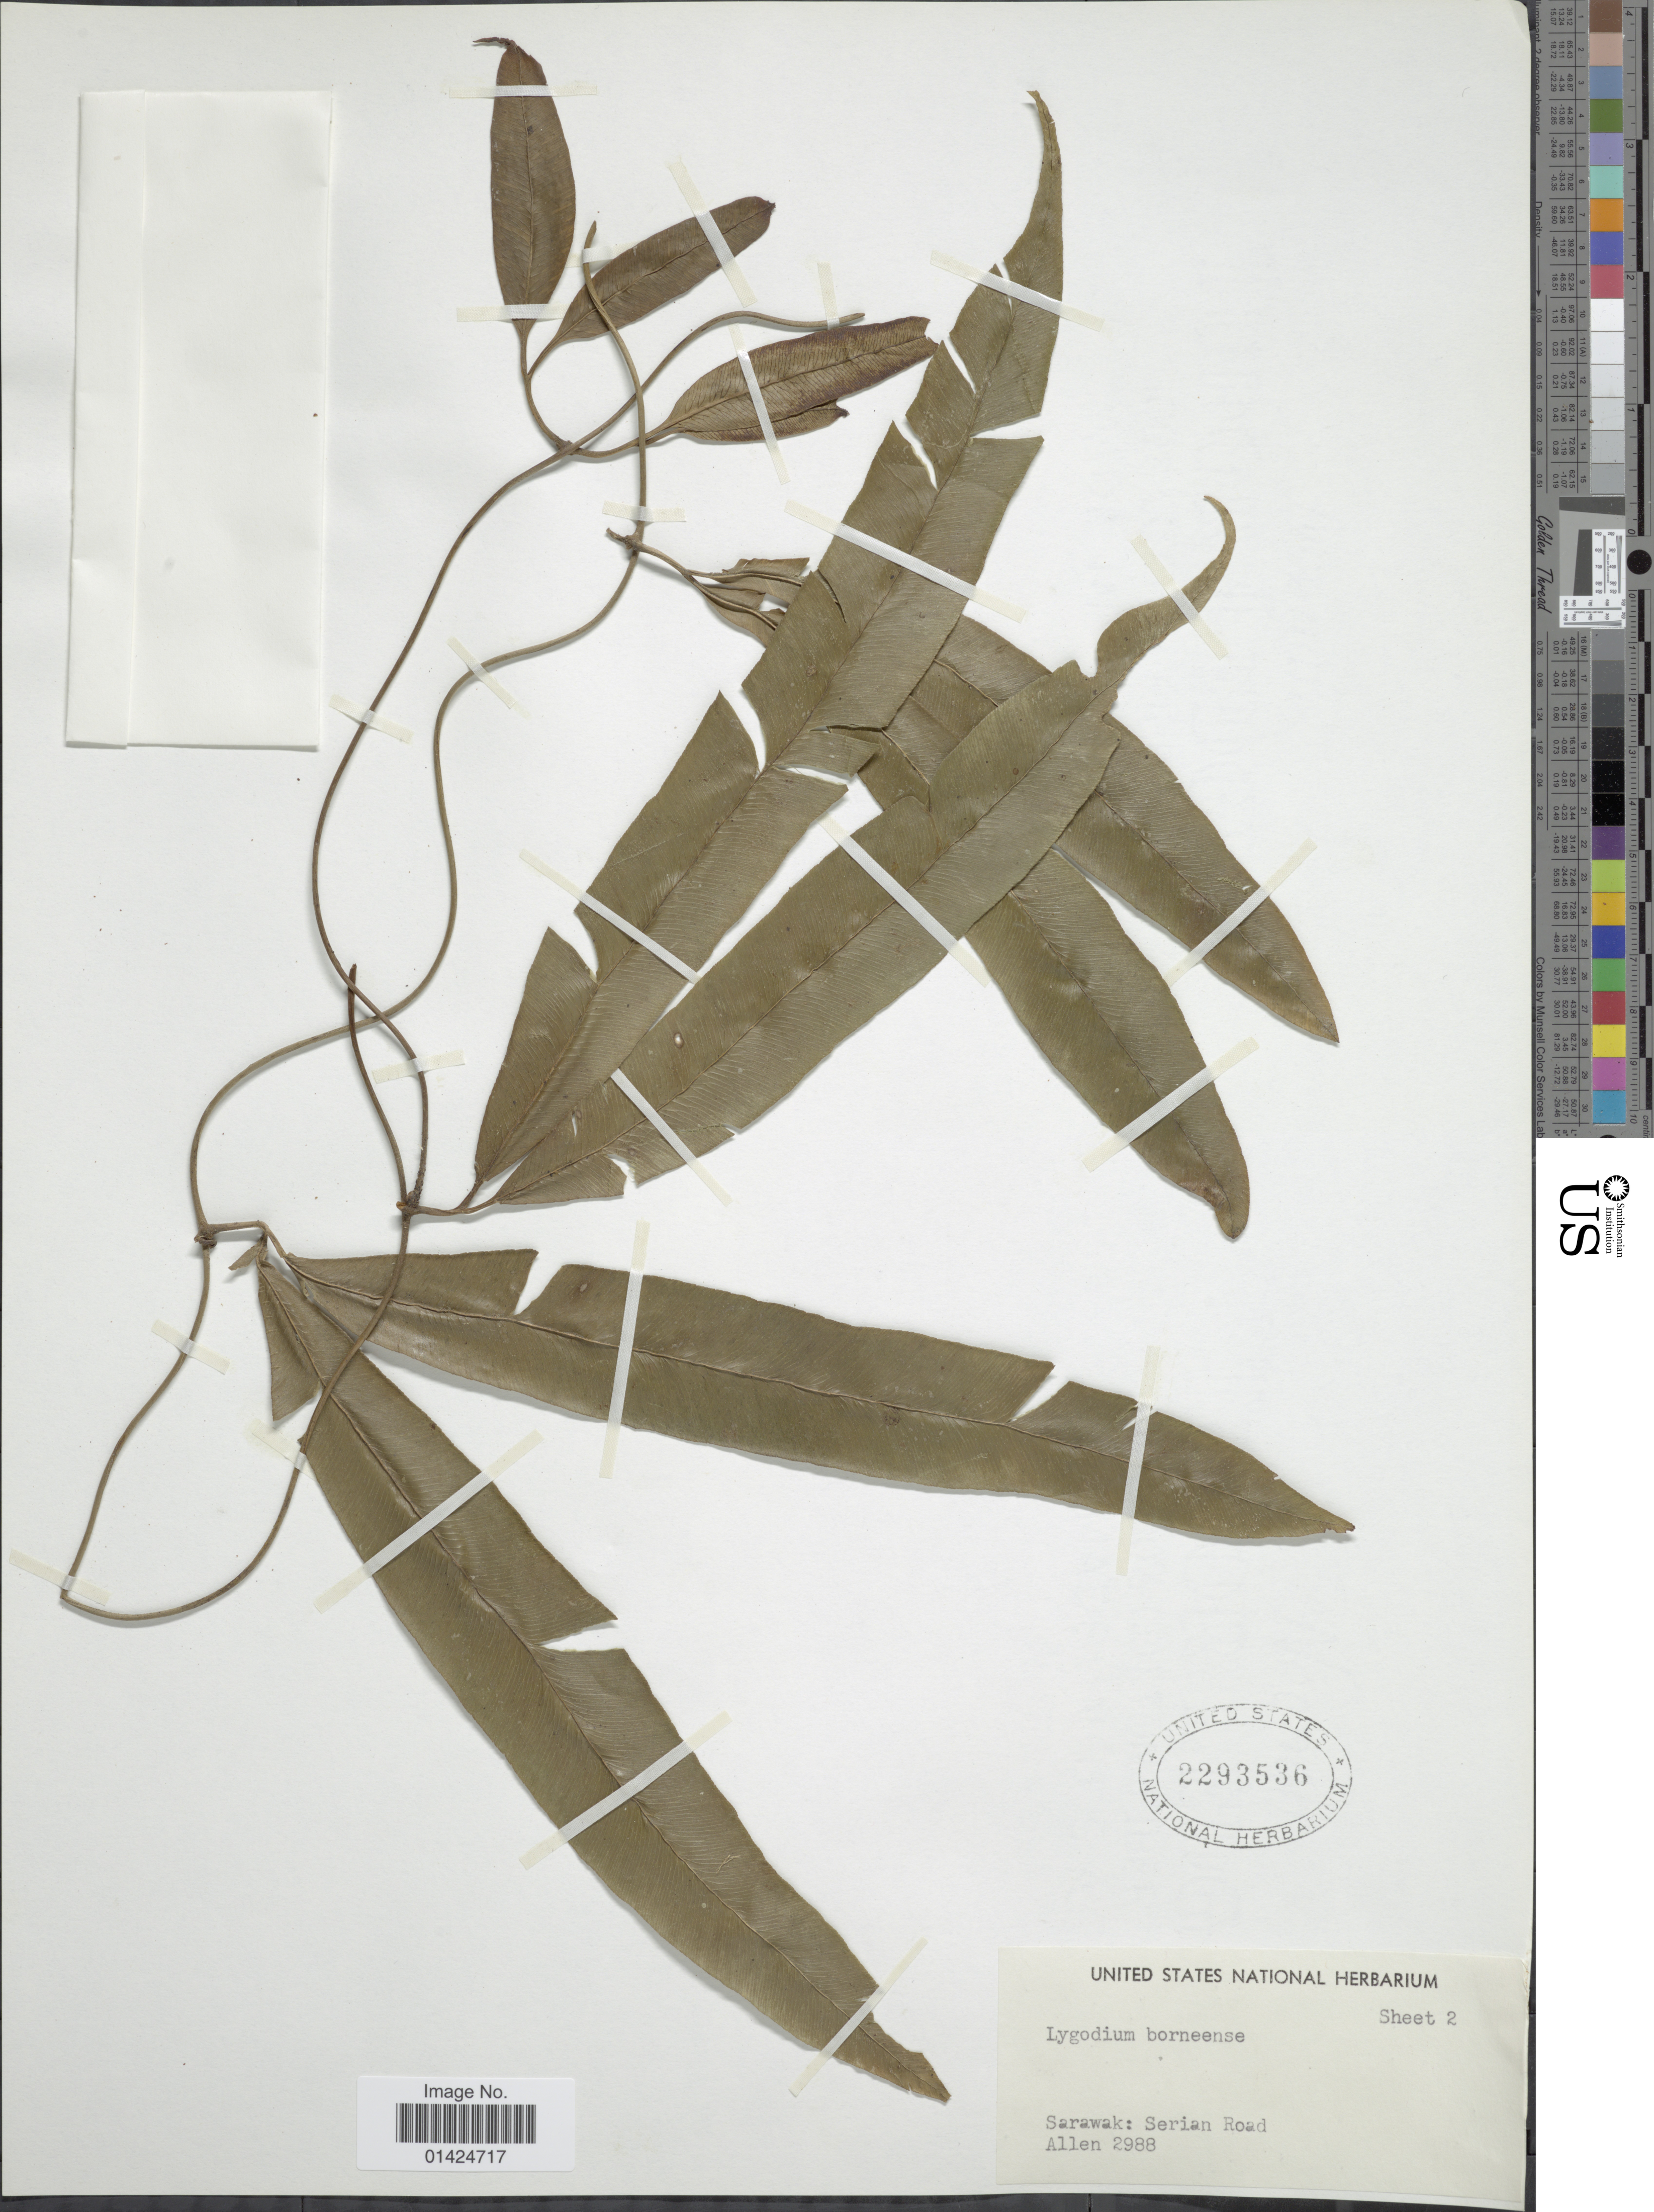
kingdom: Plantae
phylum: Tracheophyta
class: Polypodiopsida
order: Schizaeales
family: Lygodiaceae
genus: Lygodium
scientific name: Lygodium borneense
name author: Alderw.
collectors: -- Allen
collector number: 2988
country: Malaysia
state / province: Sarawak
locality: Serian Road.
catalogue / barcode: US 2293536